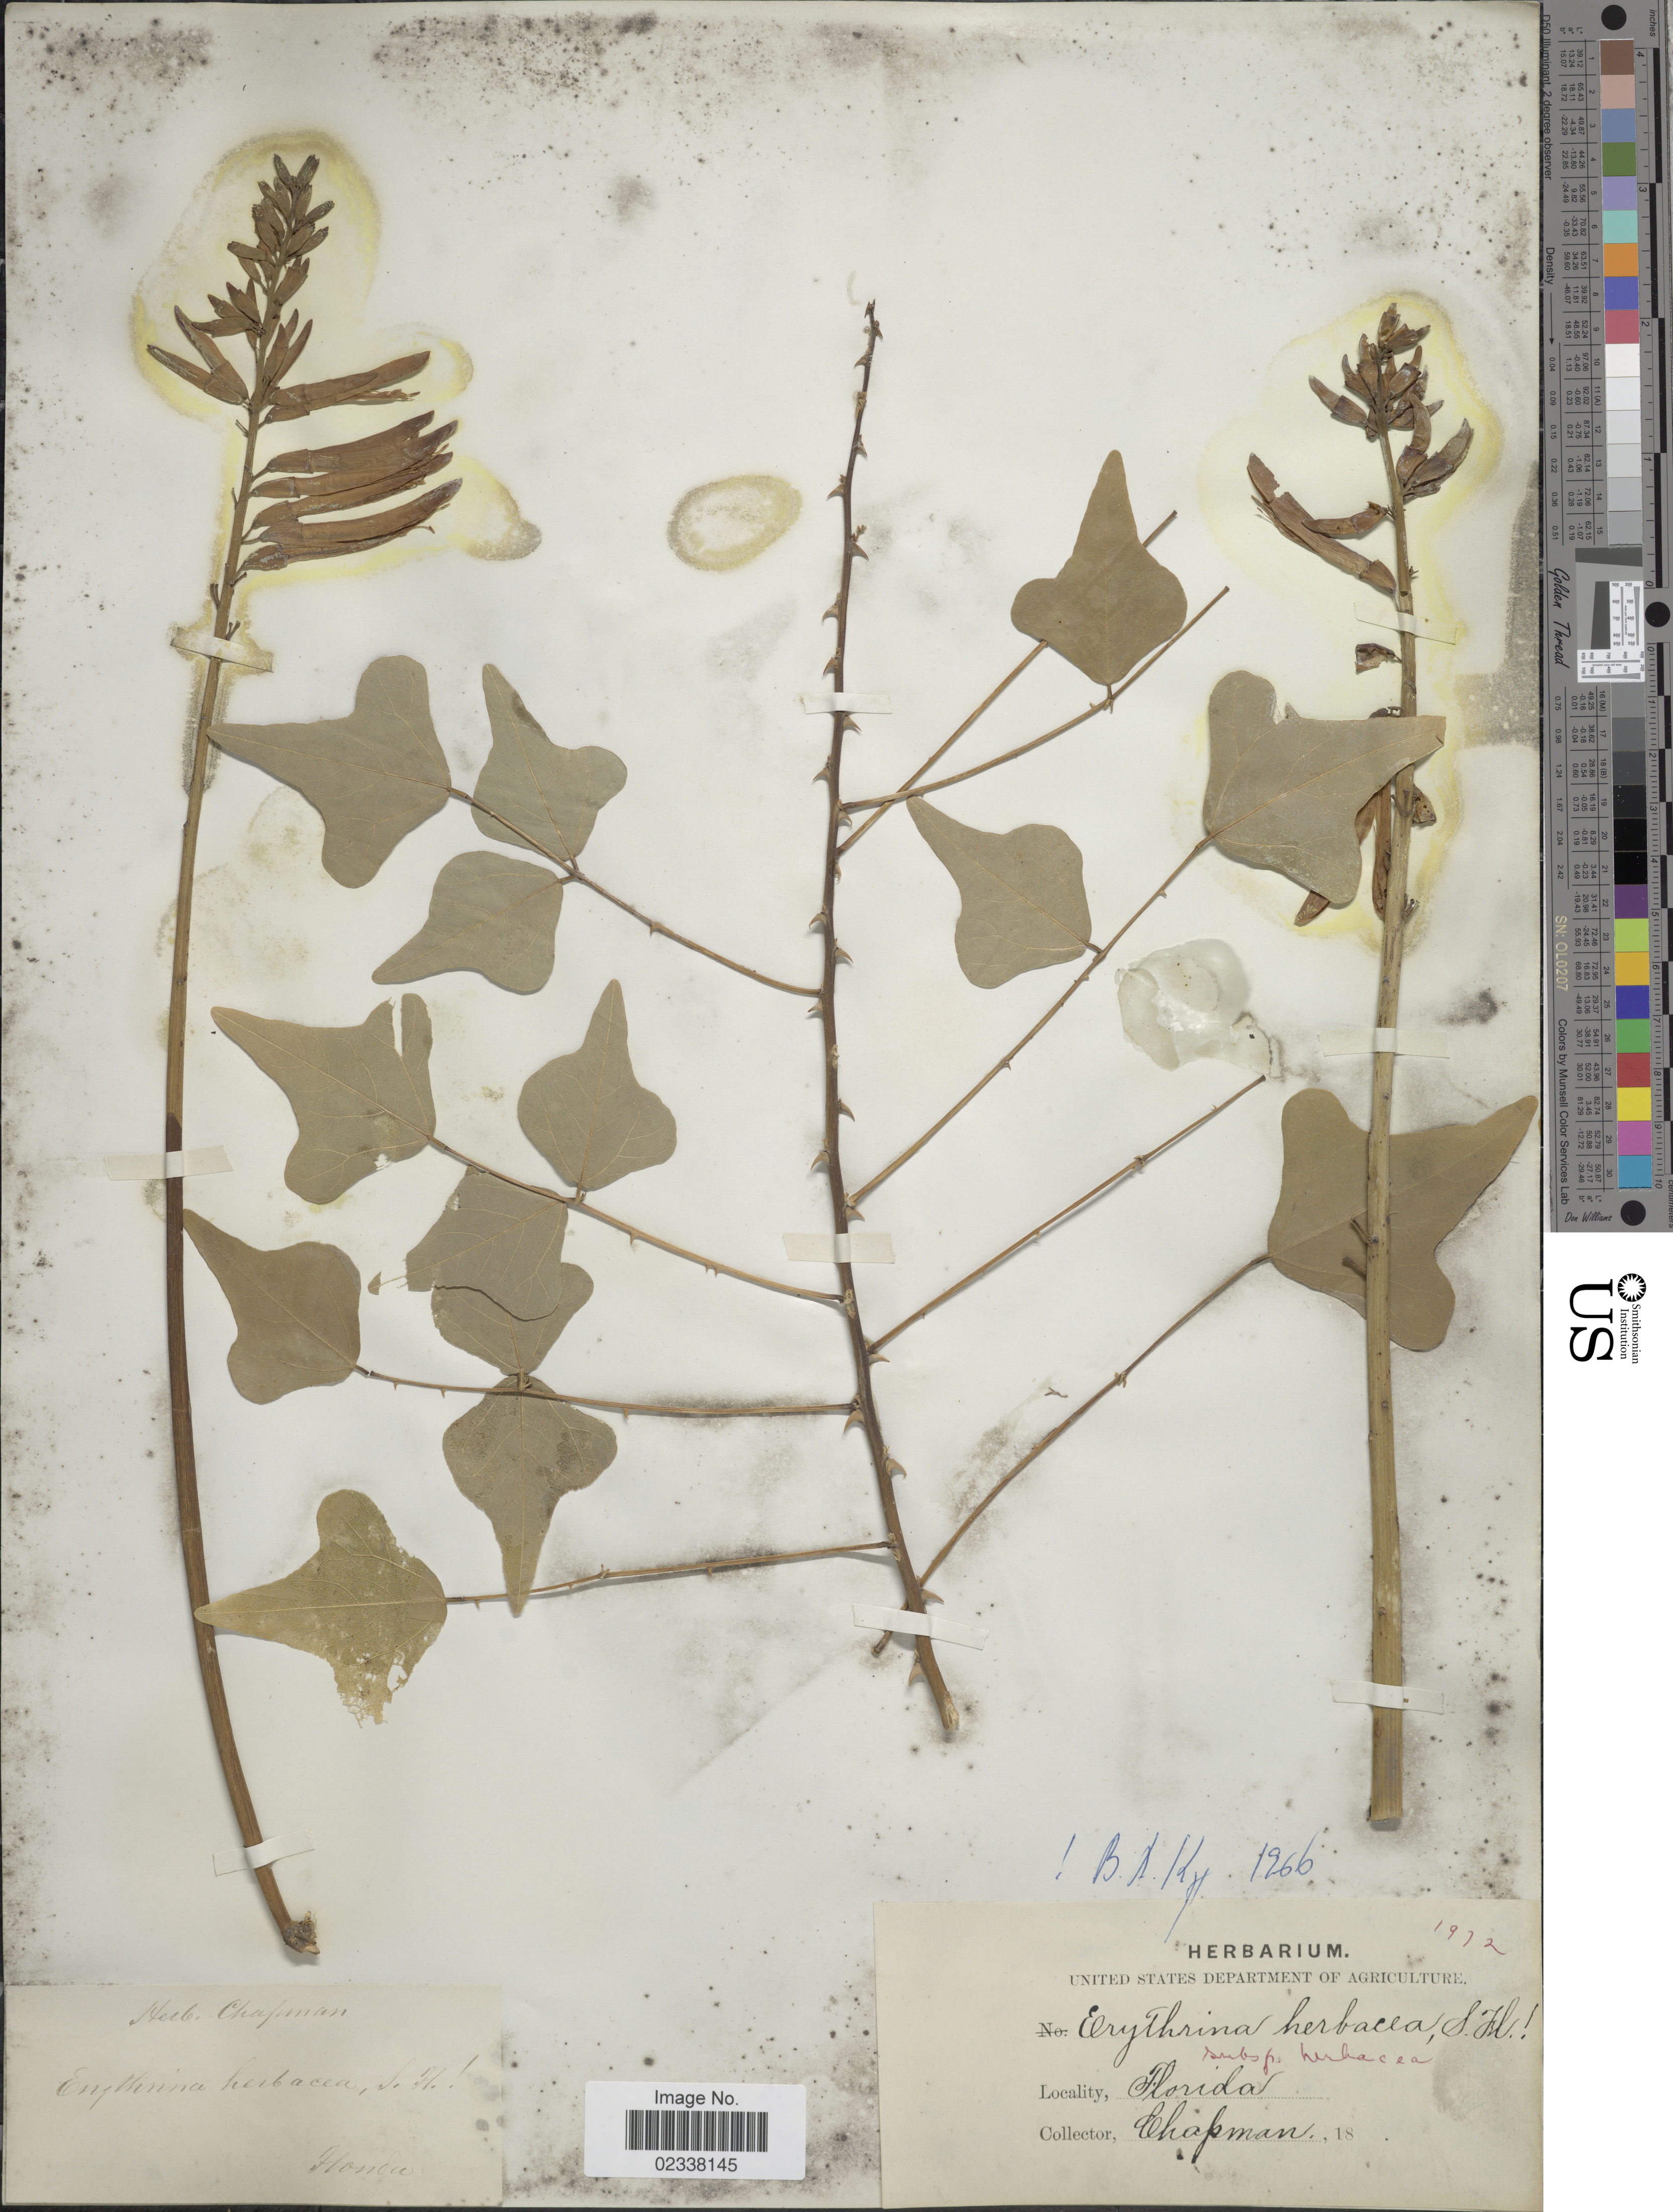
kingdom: Plantae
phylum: Tracheophyta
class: Magnoliopsida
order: Fabales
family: Fabaceae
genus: Erythrina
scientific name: Erythrina herbacea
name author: L.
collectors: ex herb. Chapman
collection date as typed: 18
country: United States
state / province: Florida